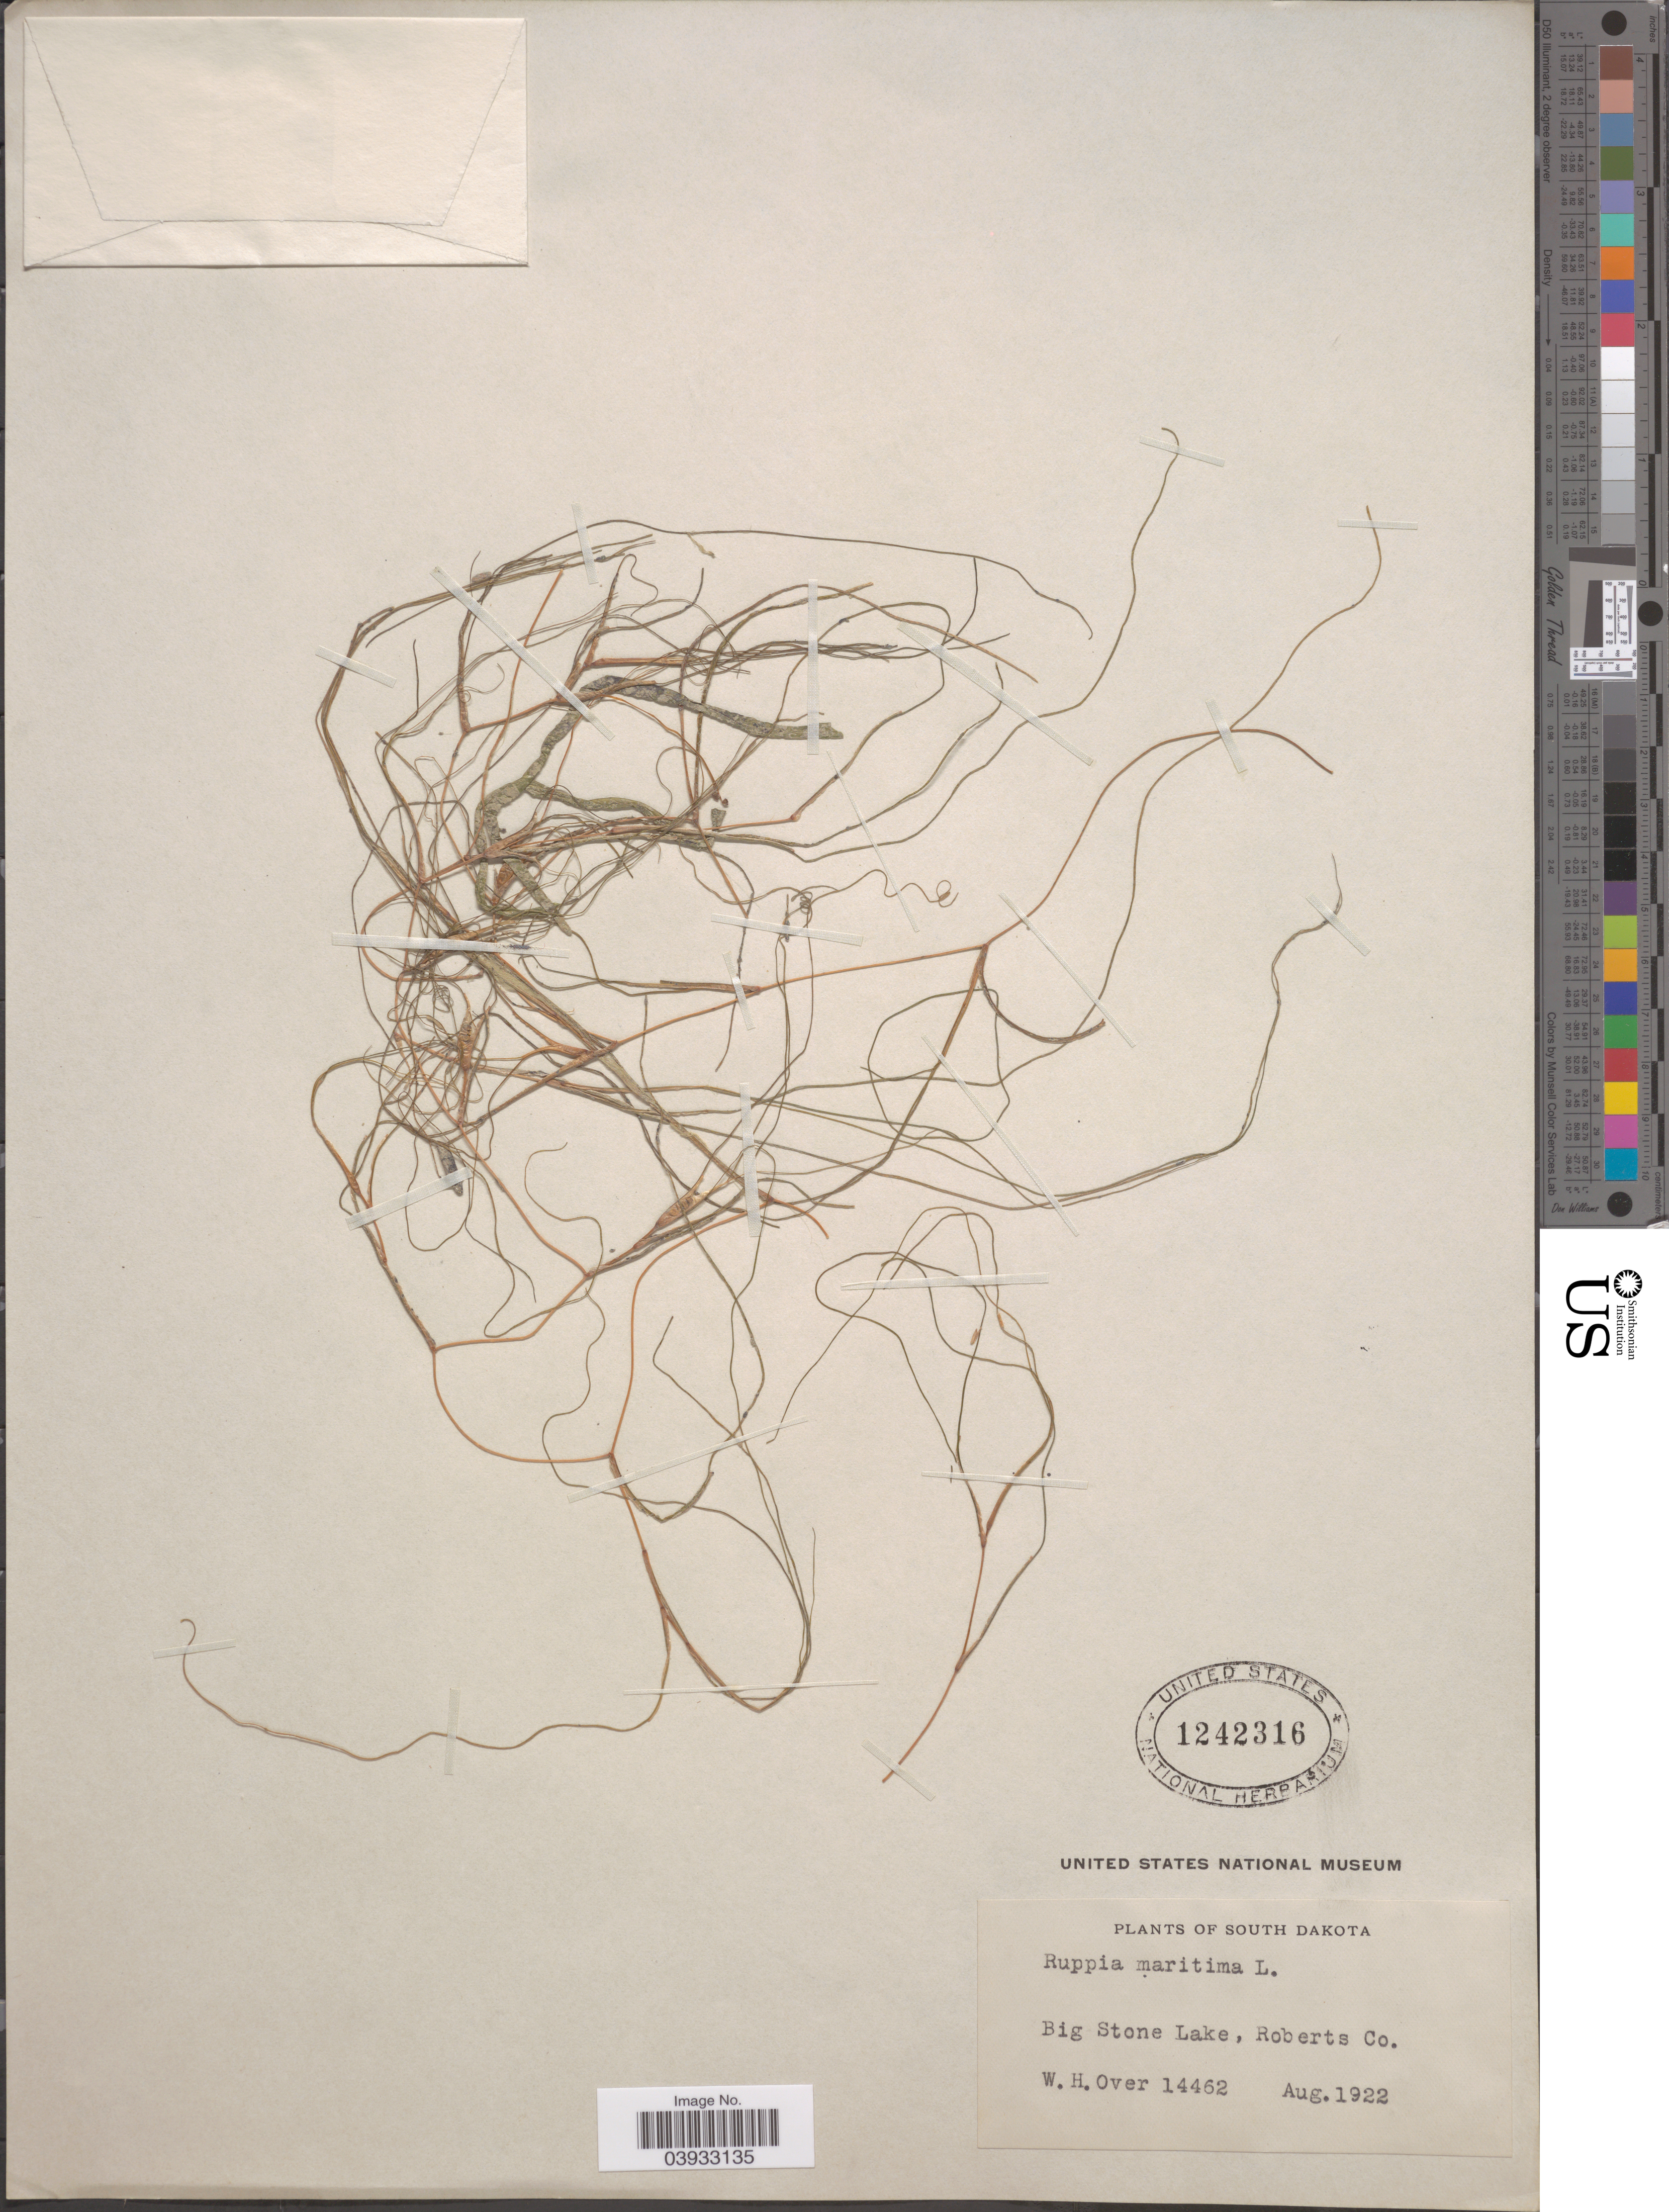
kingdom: Plantae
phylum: Tracheophyta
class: Liliopsida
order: Alismatales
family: Ruppiaceae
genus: Ruppia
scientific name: Ruppia maritima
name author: L.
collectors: W. Over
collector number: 14462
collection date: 1922-08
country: United States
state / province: South Dakota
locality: Big Stone Lake, Roberts Co.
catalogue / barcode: US 1242316